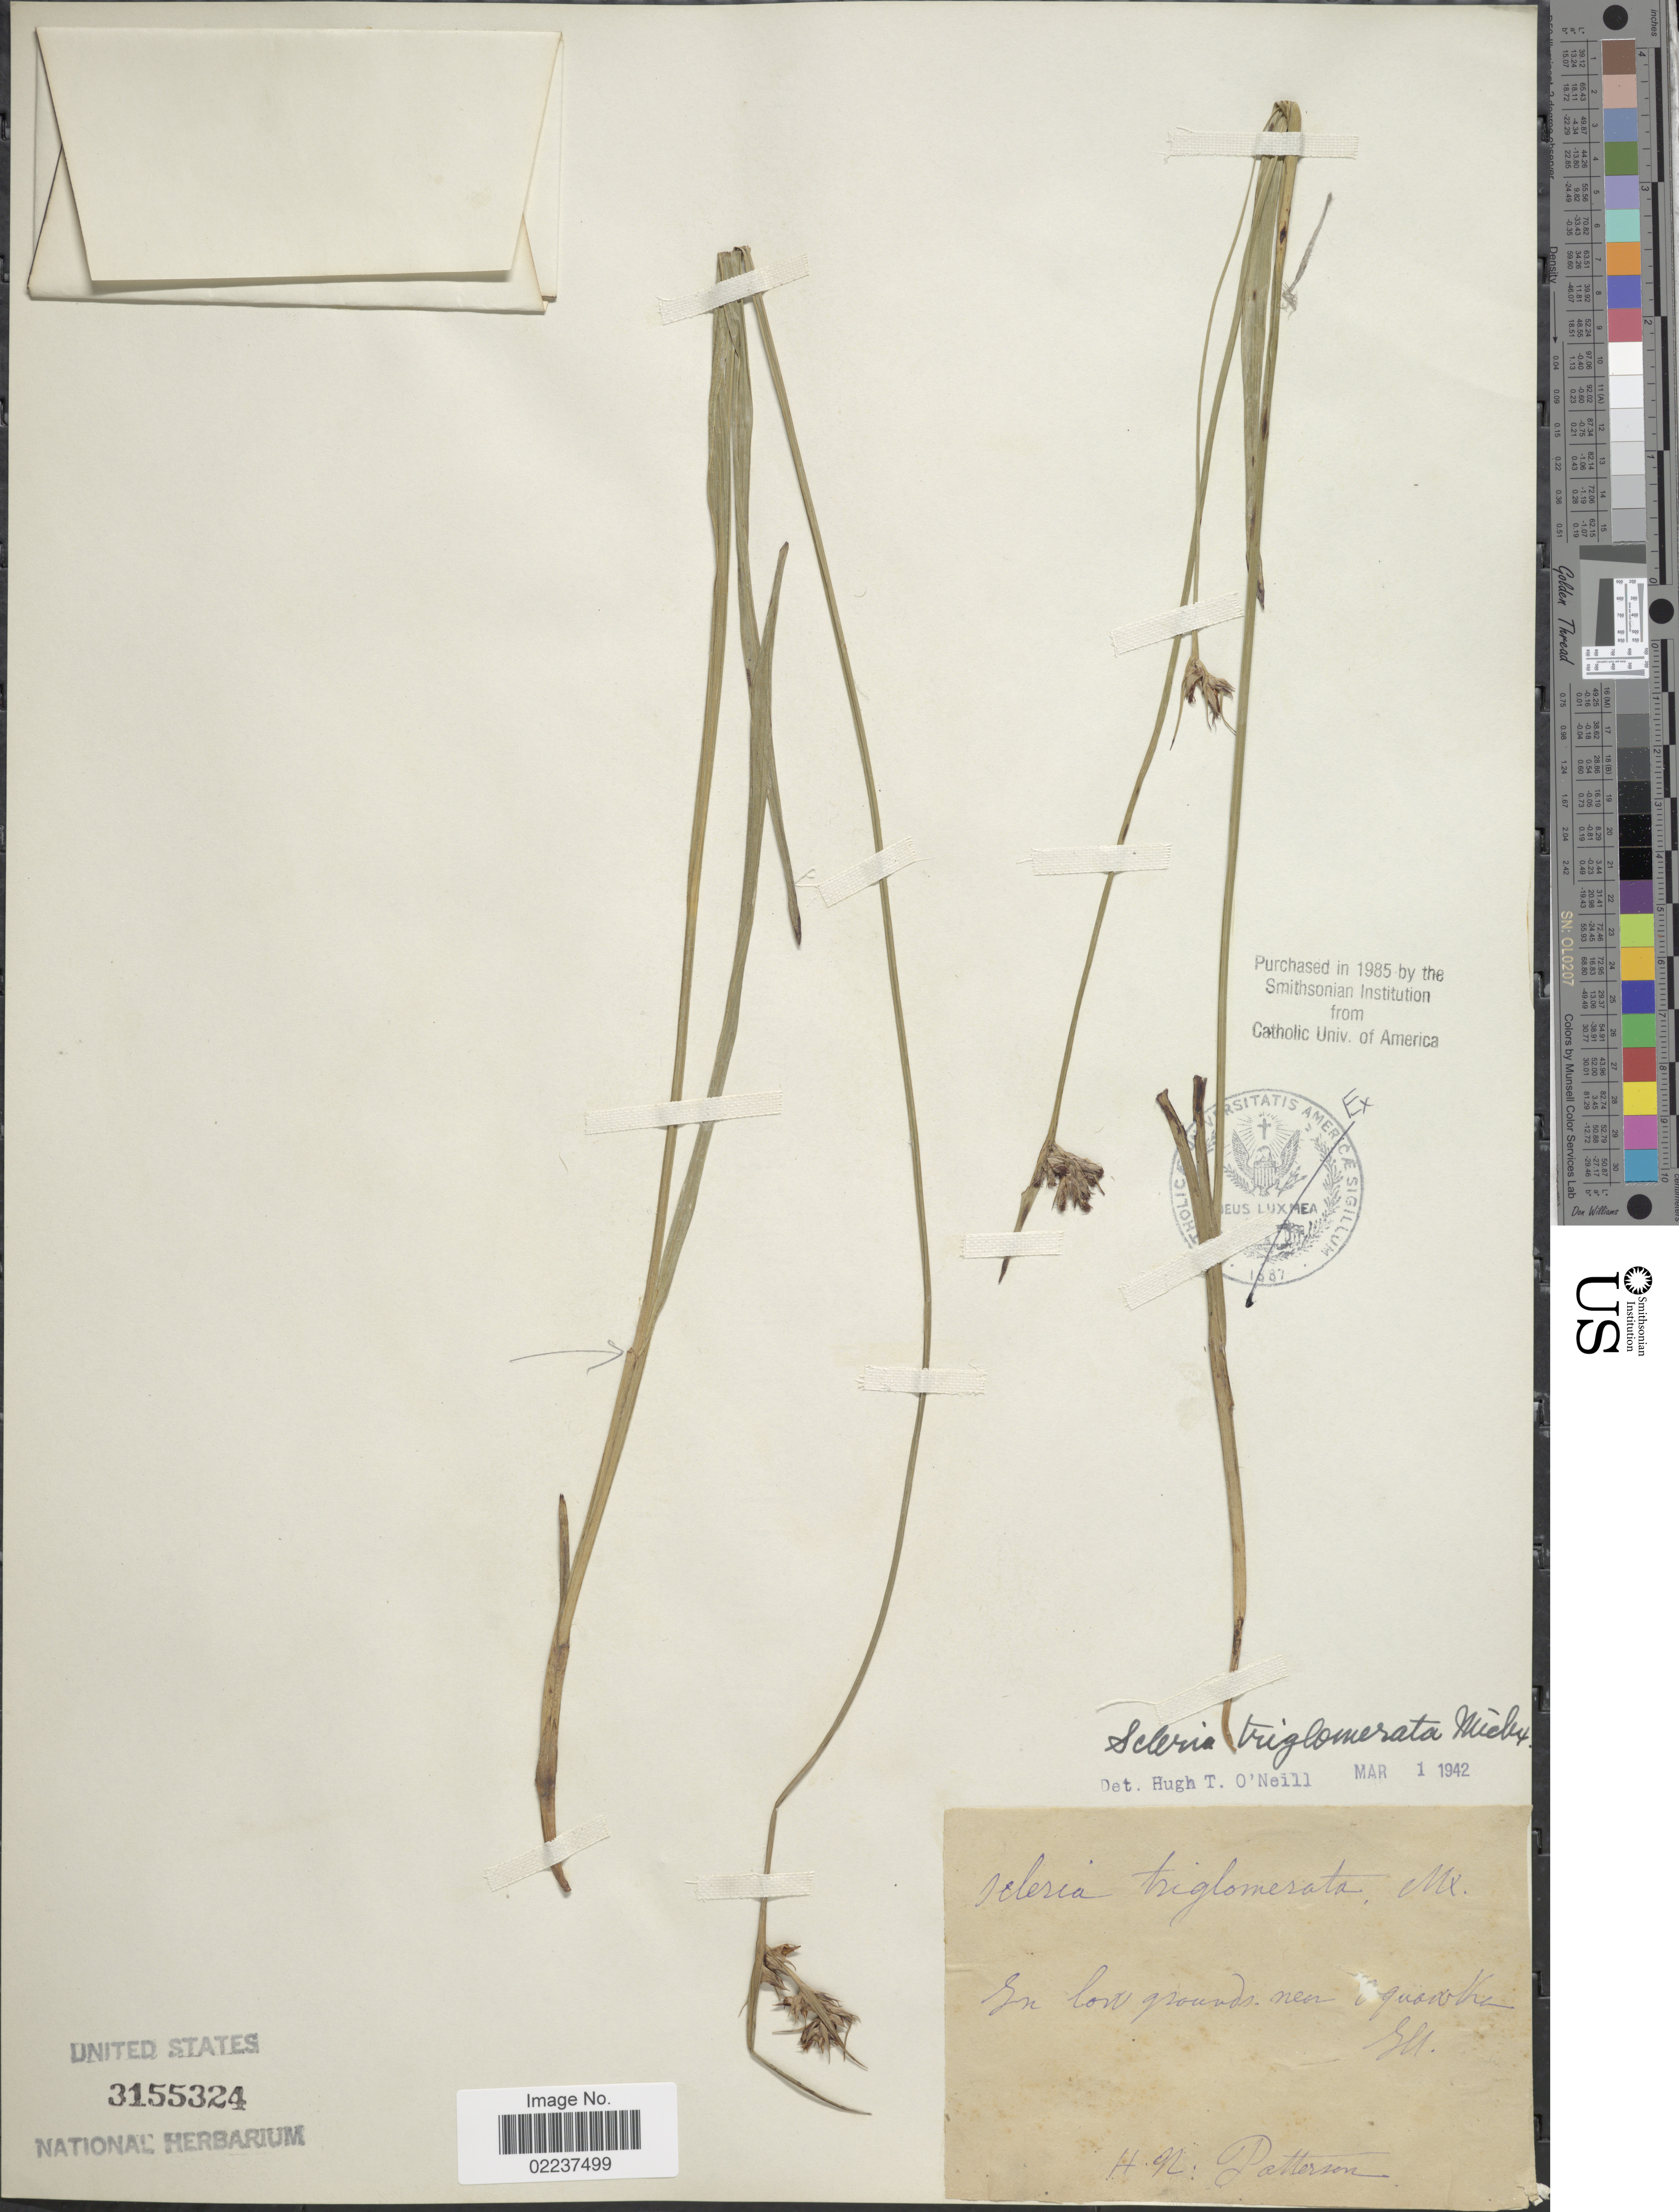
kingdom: Plantae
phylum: Tracheophyta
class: Liliopsida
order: Poales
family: Cyperaceae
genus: Scleria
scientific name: Scleria triglomerata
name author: Michx.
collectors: H. N. Patterson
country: United States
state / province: Illinois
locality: In low ground near Oquawka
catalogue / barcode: US 3155324